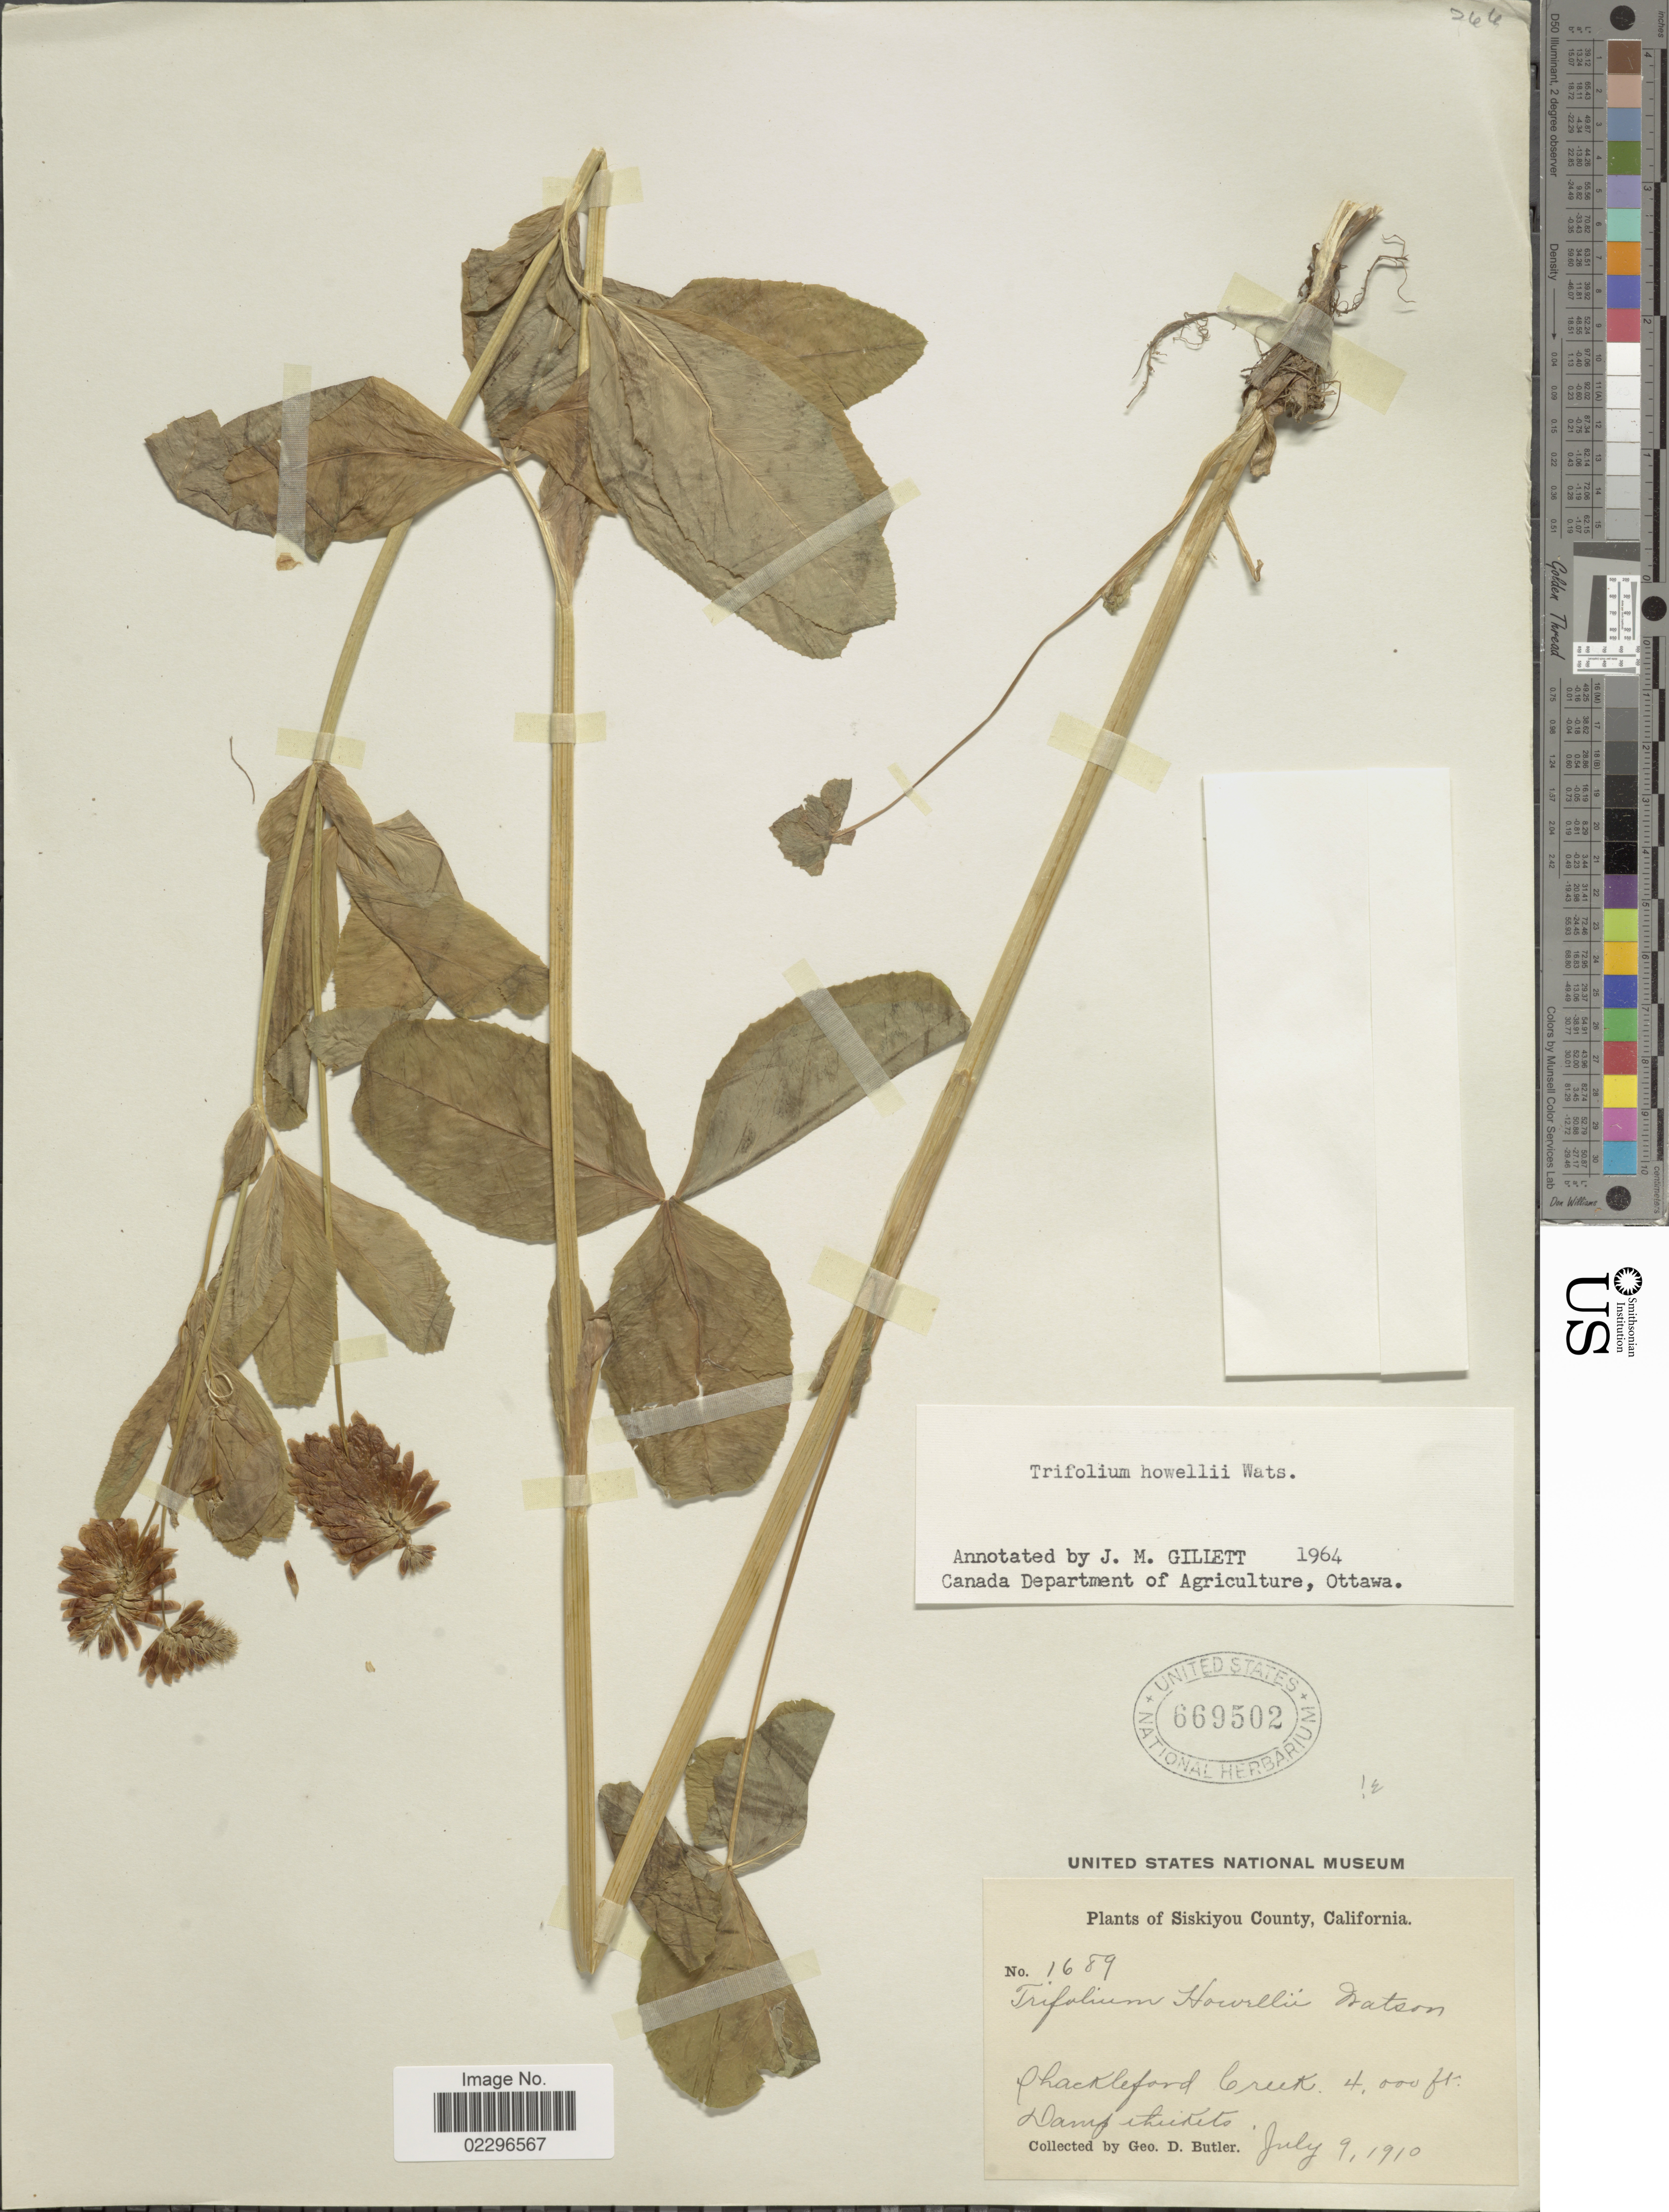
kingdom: Plantae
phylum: Tracheophyta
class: Magnoliopsida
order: Fabales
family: Fabaceae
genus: Trifolium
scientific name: Trifolium howellii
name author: S. Watson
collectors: G. D. Butler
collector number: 1689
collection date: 1910-07-09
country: United States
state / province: California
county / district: Siskiyou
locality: Phackleford Creek, Siskiyou County, California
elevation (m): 1219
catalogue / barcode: US 3669502